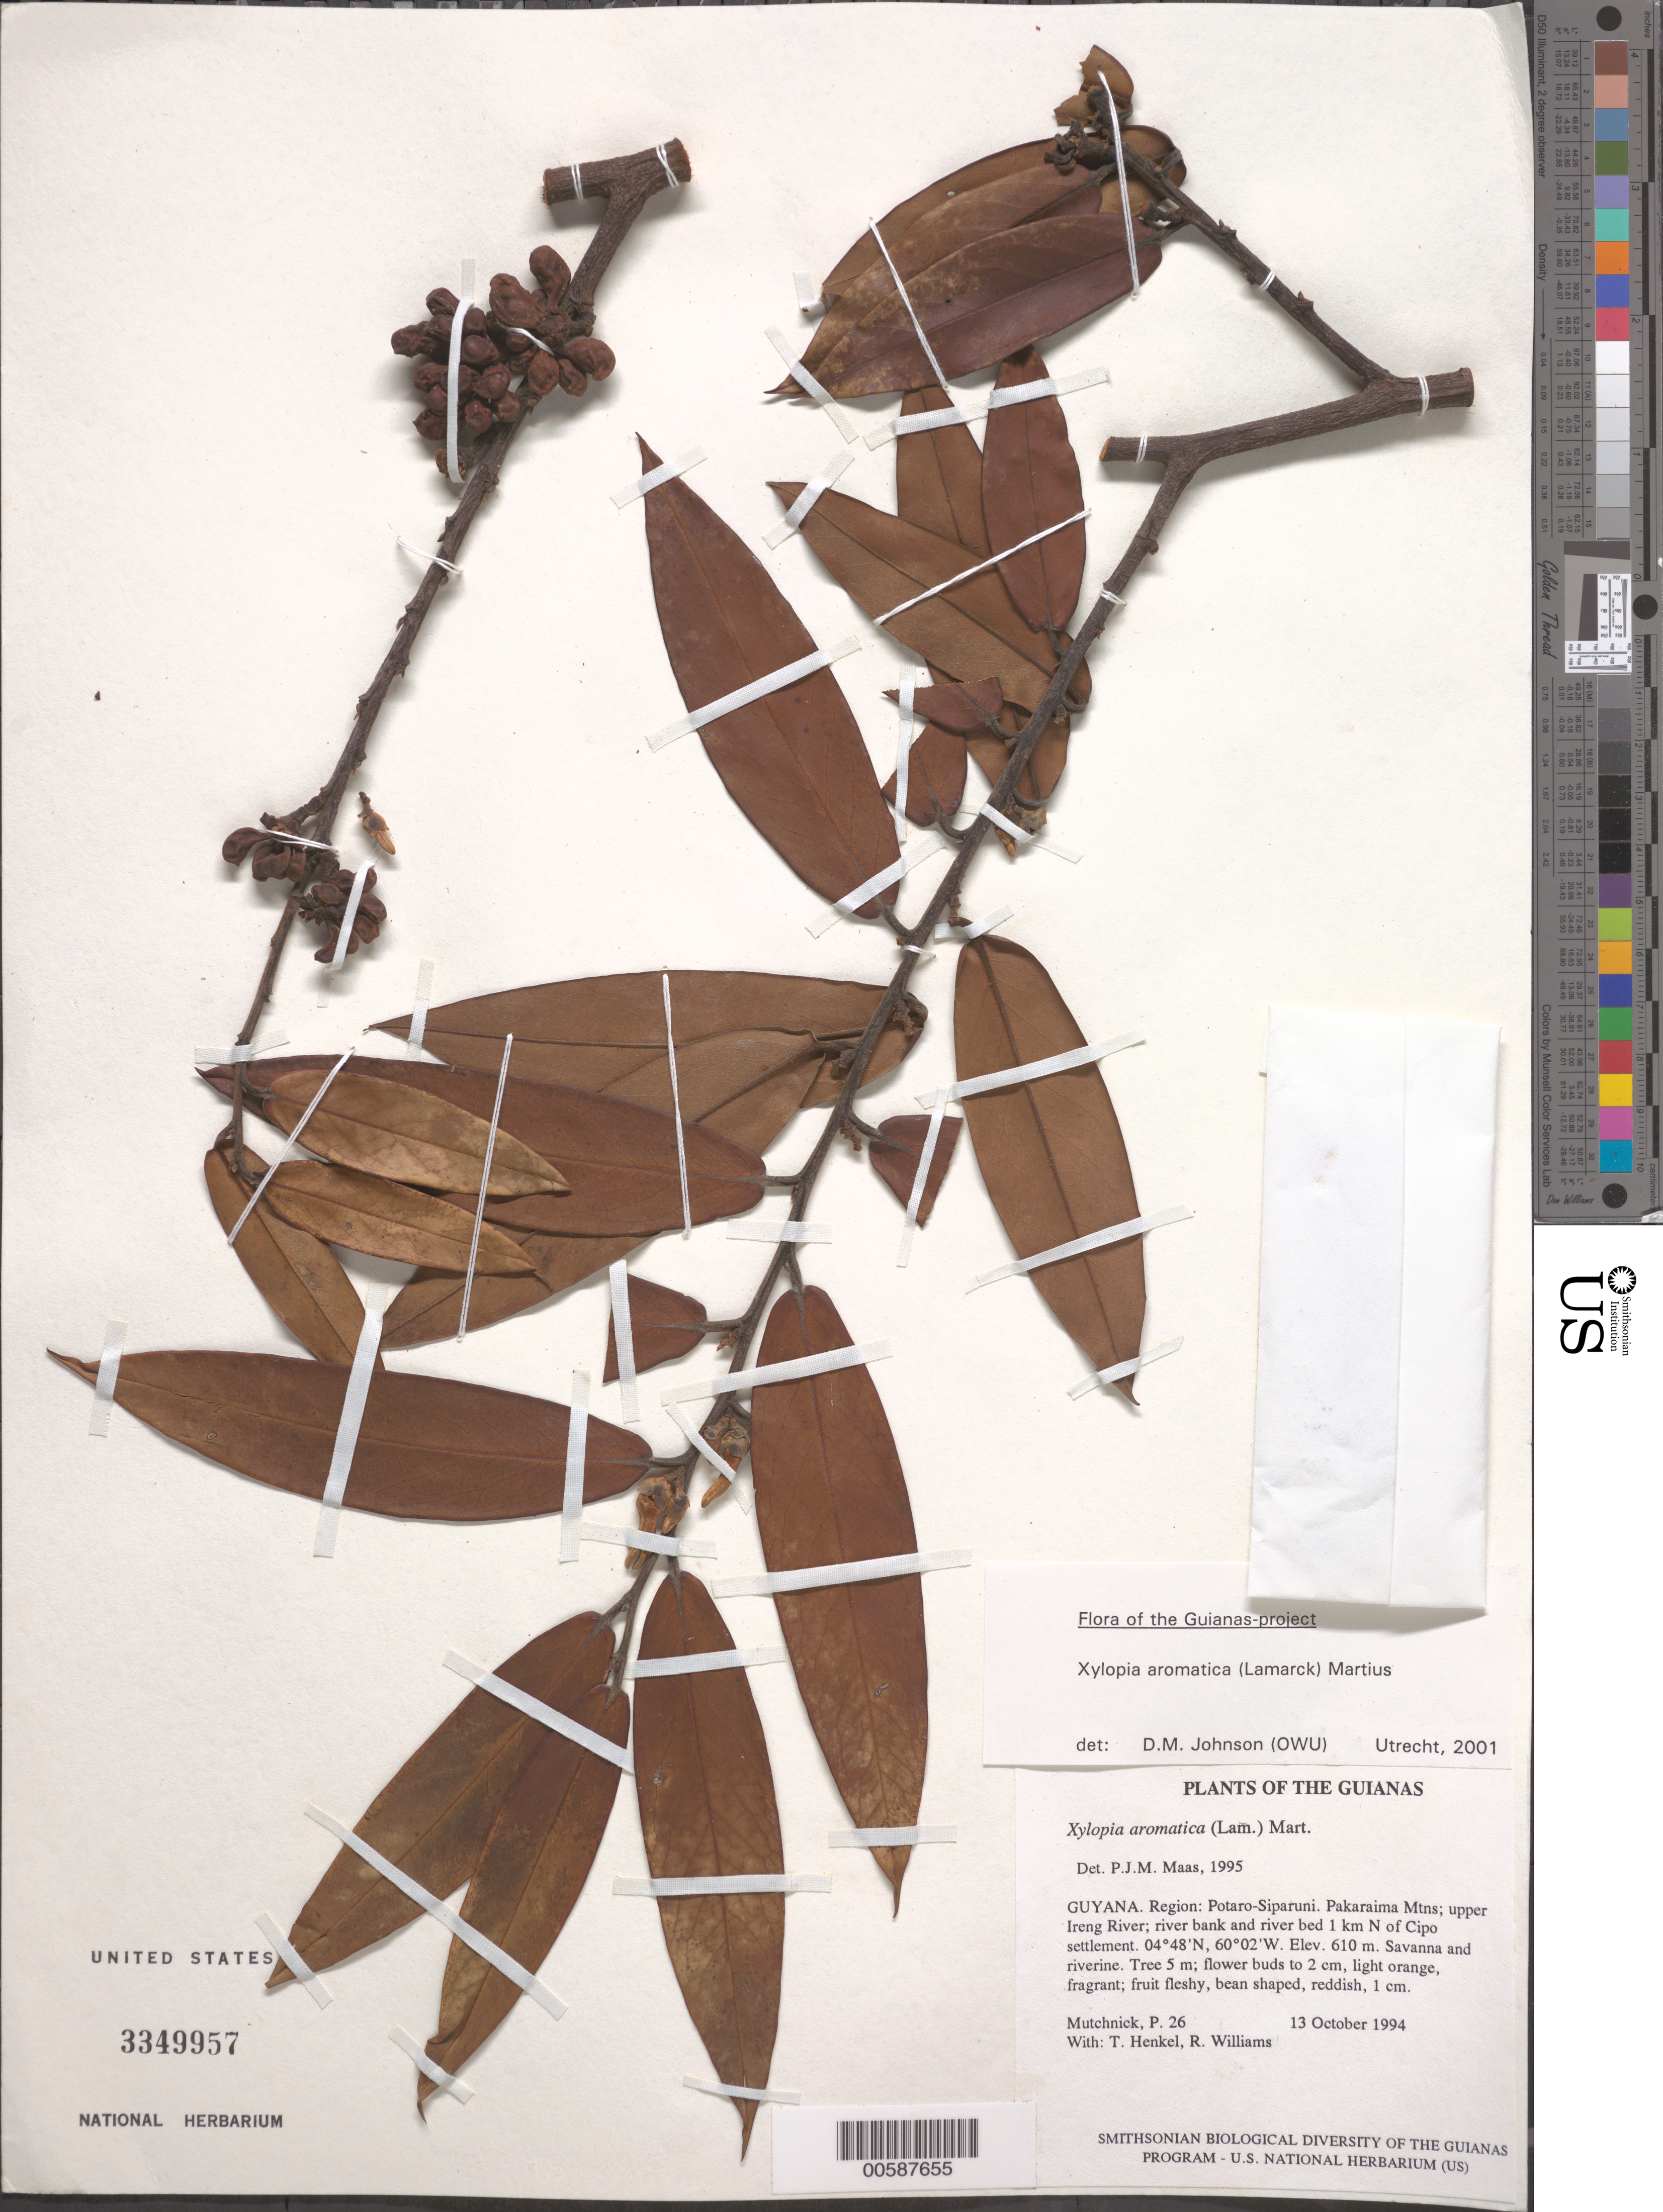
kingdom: Plantae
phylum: Tracheophyta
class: Magnoliopsida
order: Magnoliales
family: Annonaceae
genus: Xylopia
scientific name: Xylopia aromatica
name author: (Lam.) Mart.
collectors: P. Mutchnick, T. Henkel & R. Williams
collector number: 26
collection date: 1994-10-13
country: Guyana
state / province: Potaro-Siparuni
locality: The Guianas. Region: Potaro-Siparuni. Pakaraima Mtns; upper Ireng River; river bank and river bed 1 km N of Cipo settlement.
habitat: Savanna and riverine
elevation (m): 610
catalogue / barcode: US 3349957